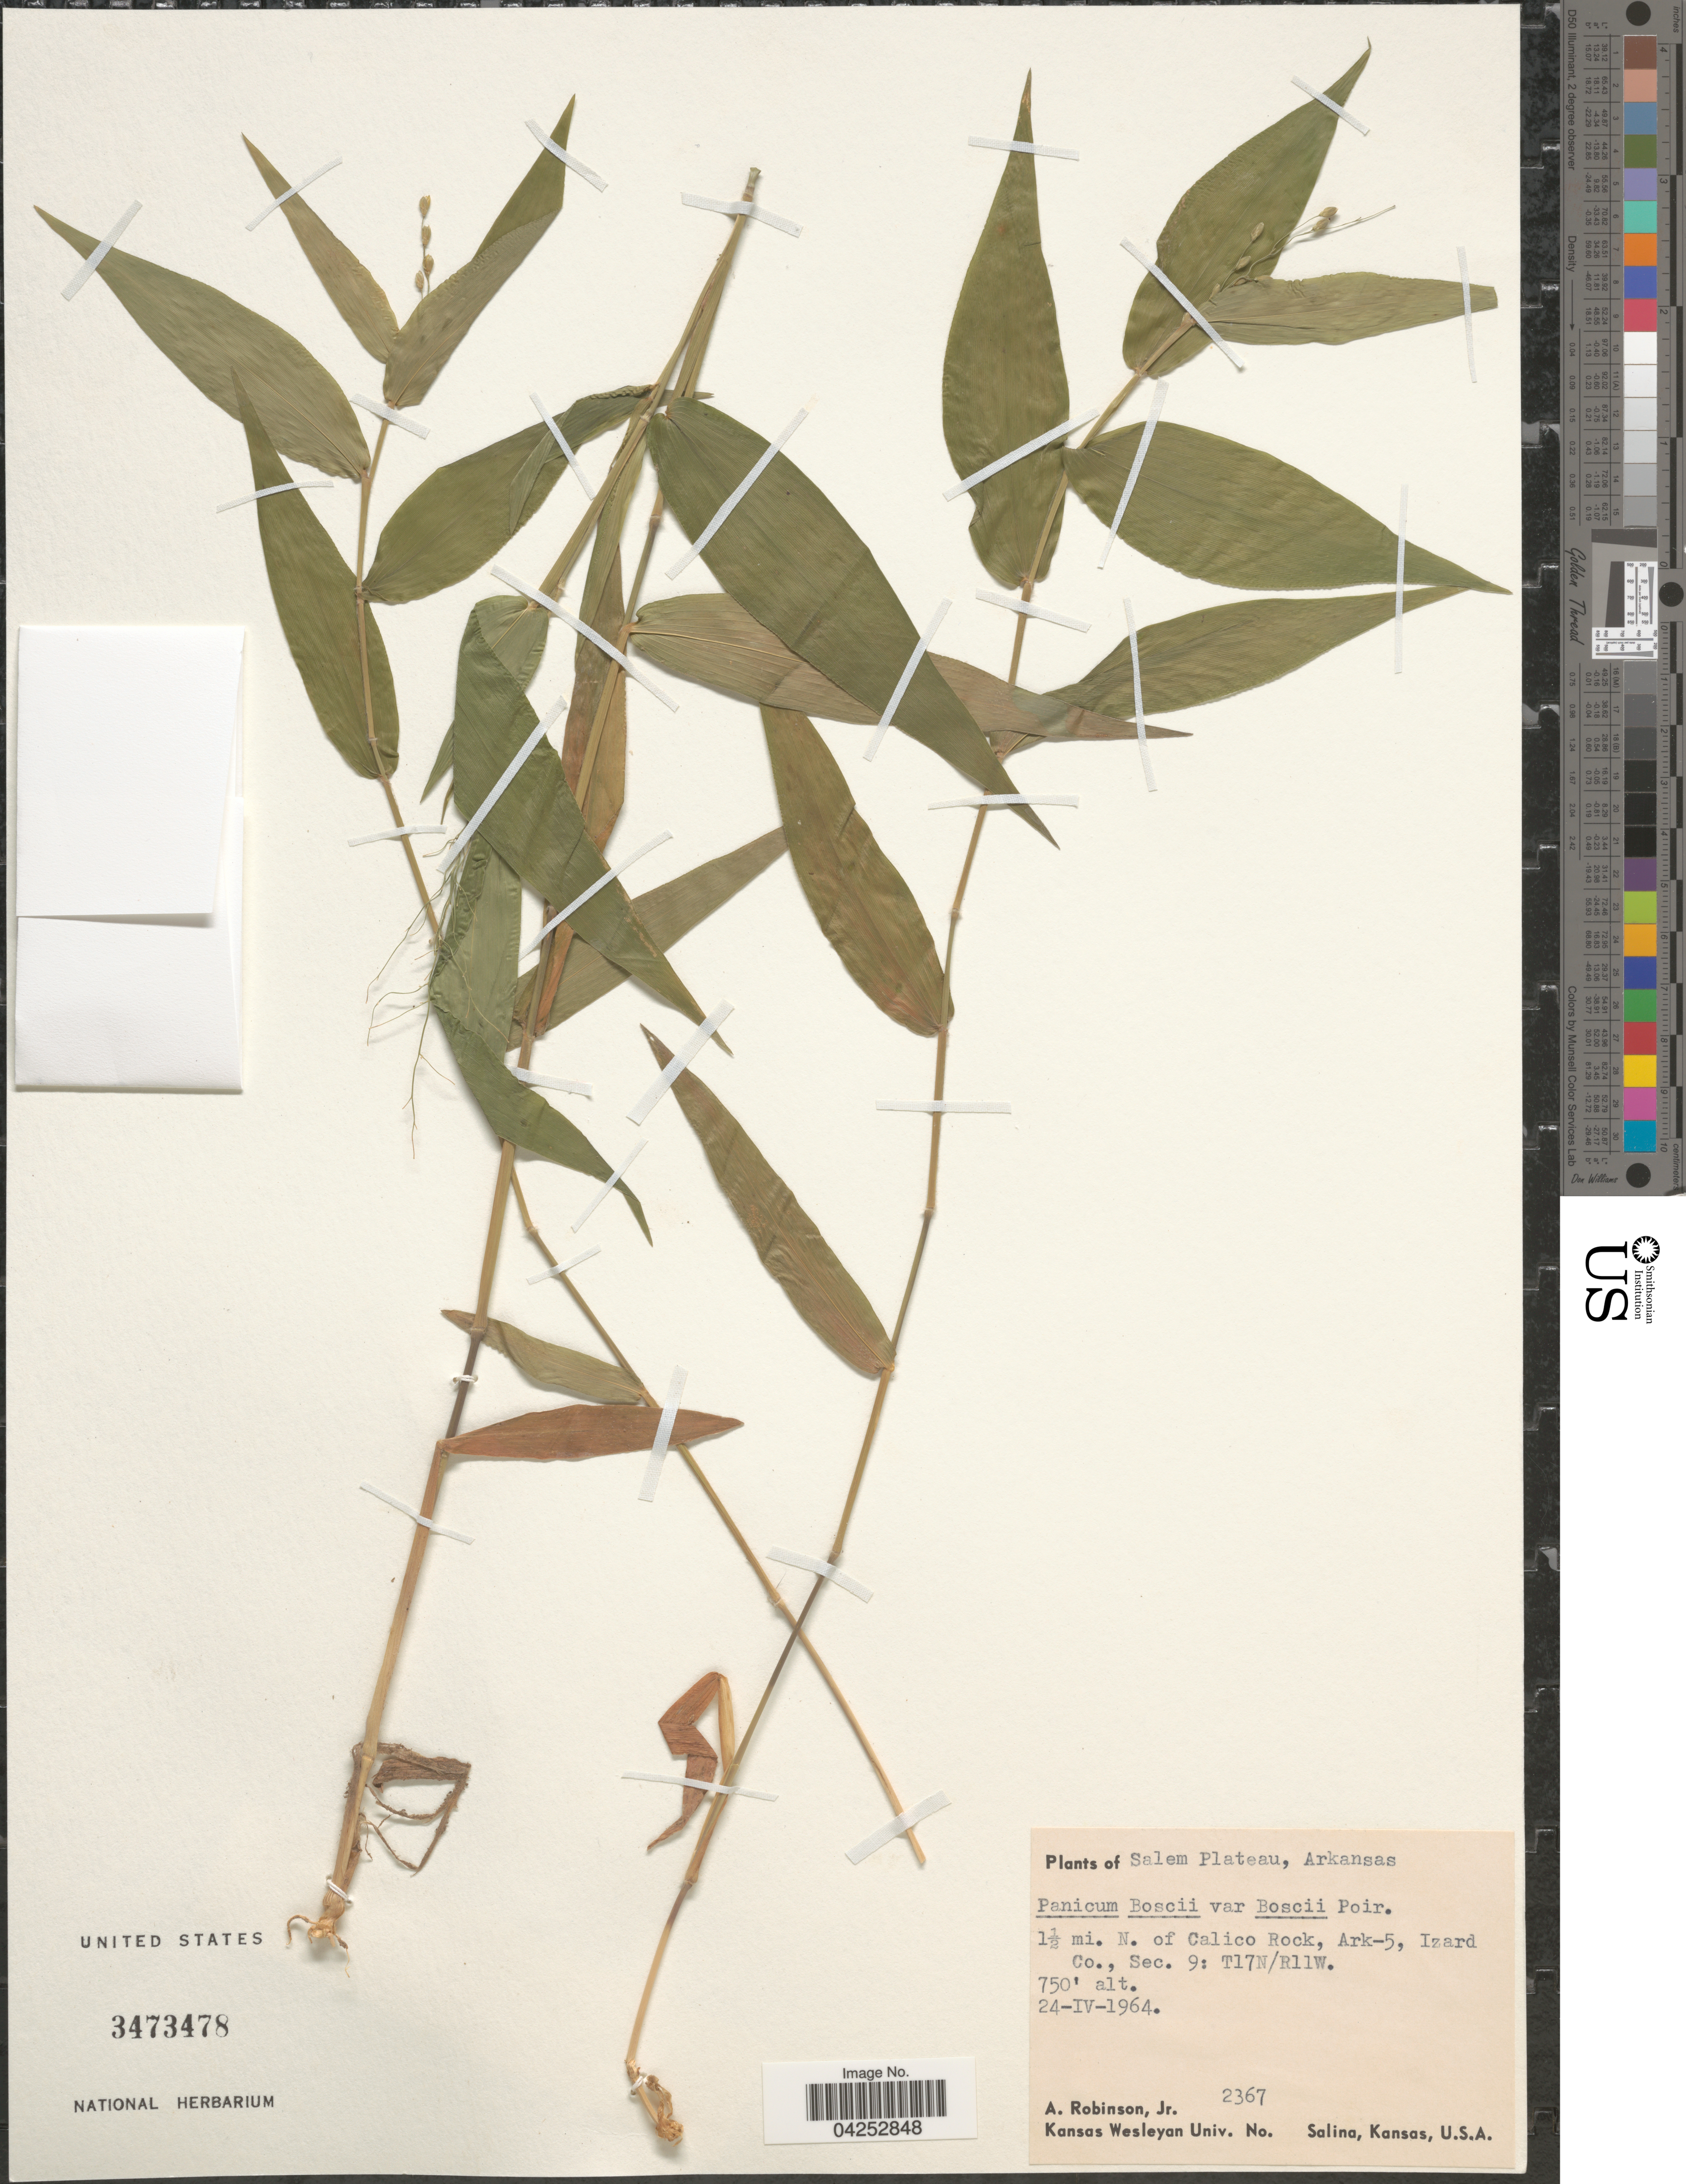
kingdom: Plantae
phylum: Tracheophyta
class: Liliopsida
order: Poales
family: Poaceae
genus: Dichanthelium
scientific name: Dichanthelium boscii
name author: (Poir.) Gould & C.A. Clark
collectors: A. Robinson Jr.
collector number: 2367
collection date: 1964-04-24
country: United States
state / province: Arkansas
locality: Salem Plateau. 1½ mi. N. of Calico Rock, Ark-5, Izard Co., Sec. 9: T17N/R11W.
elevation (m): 229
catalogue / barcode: US 3473478